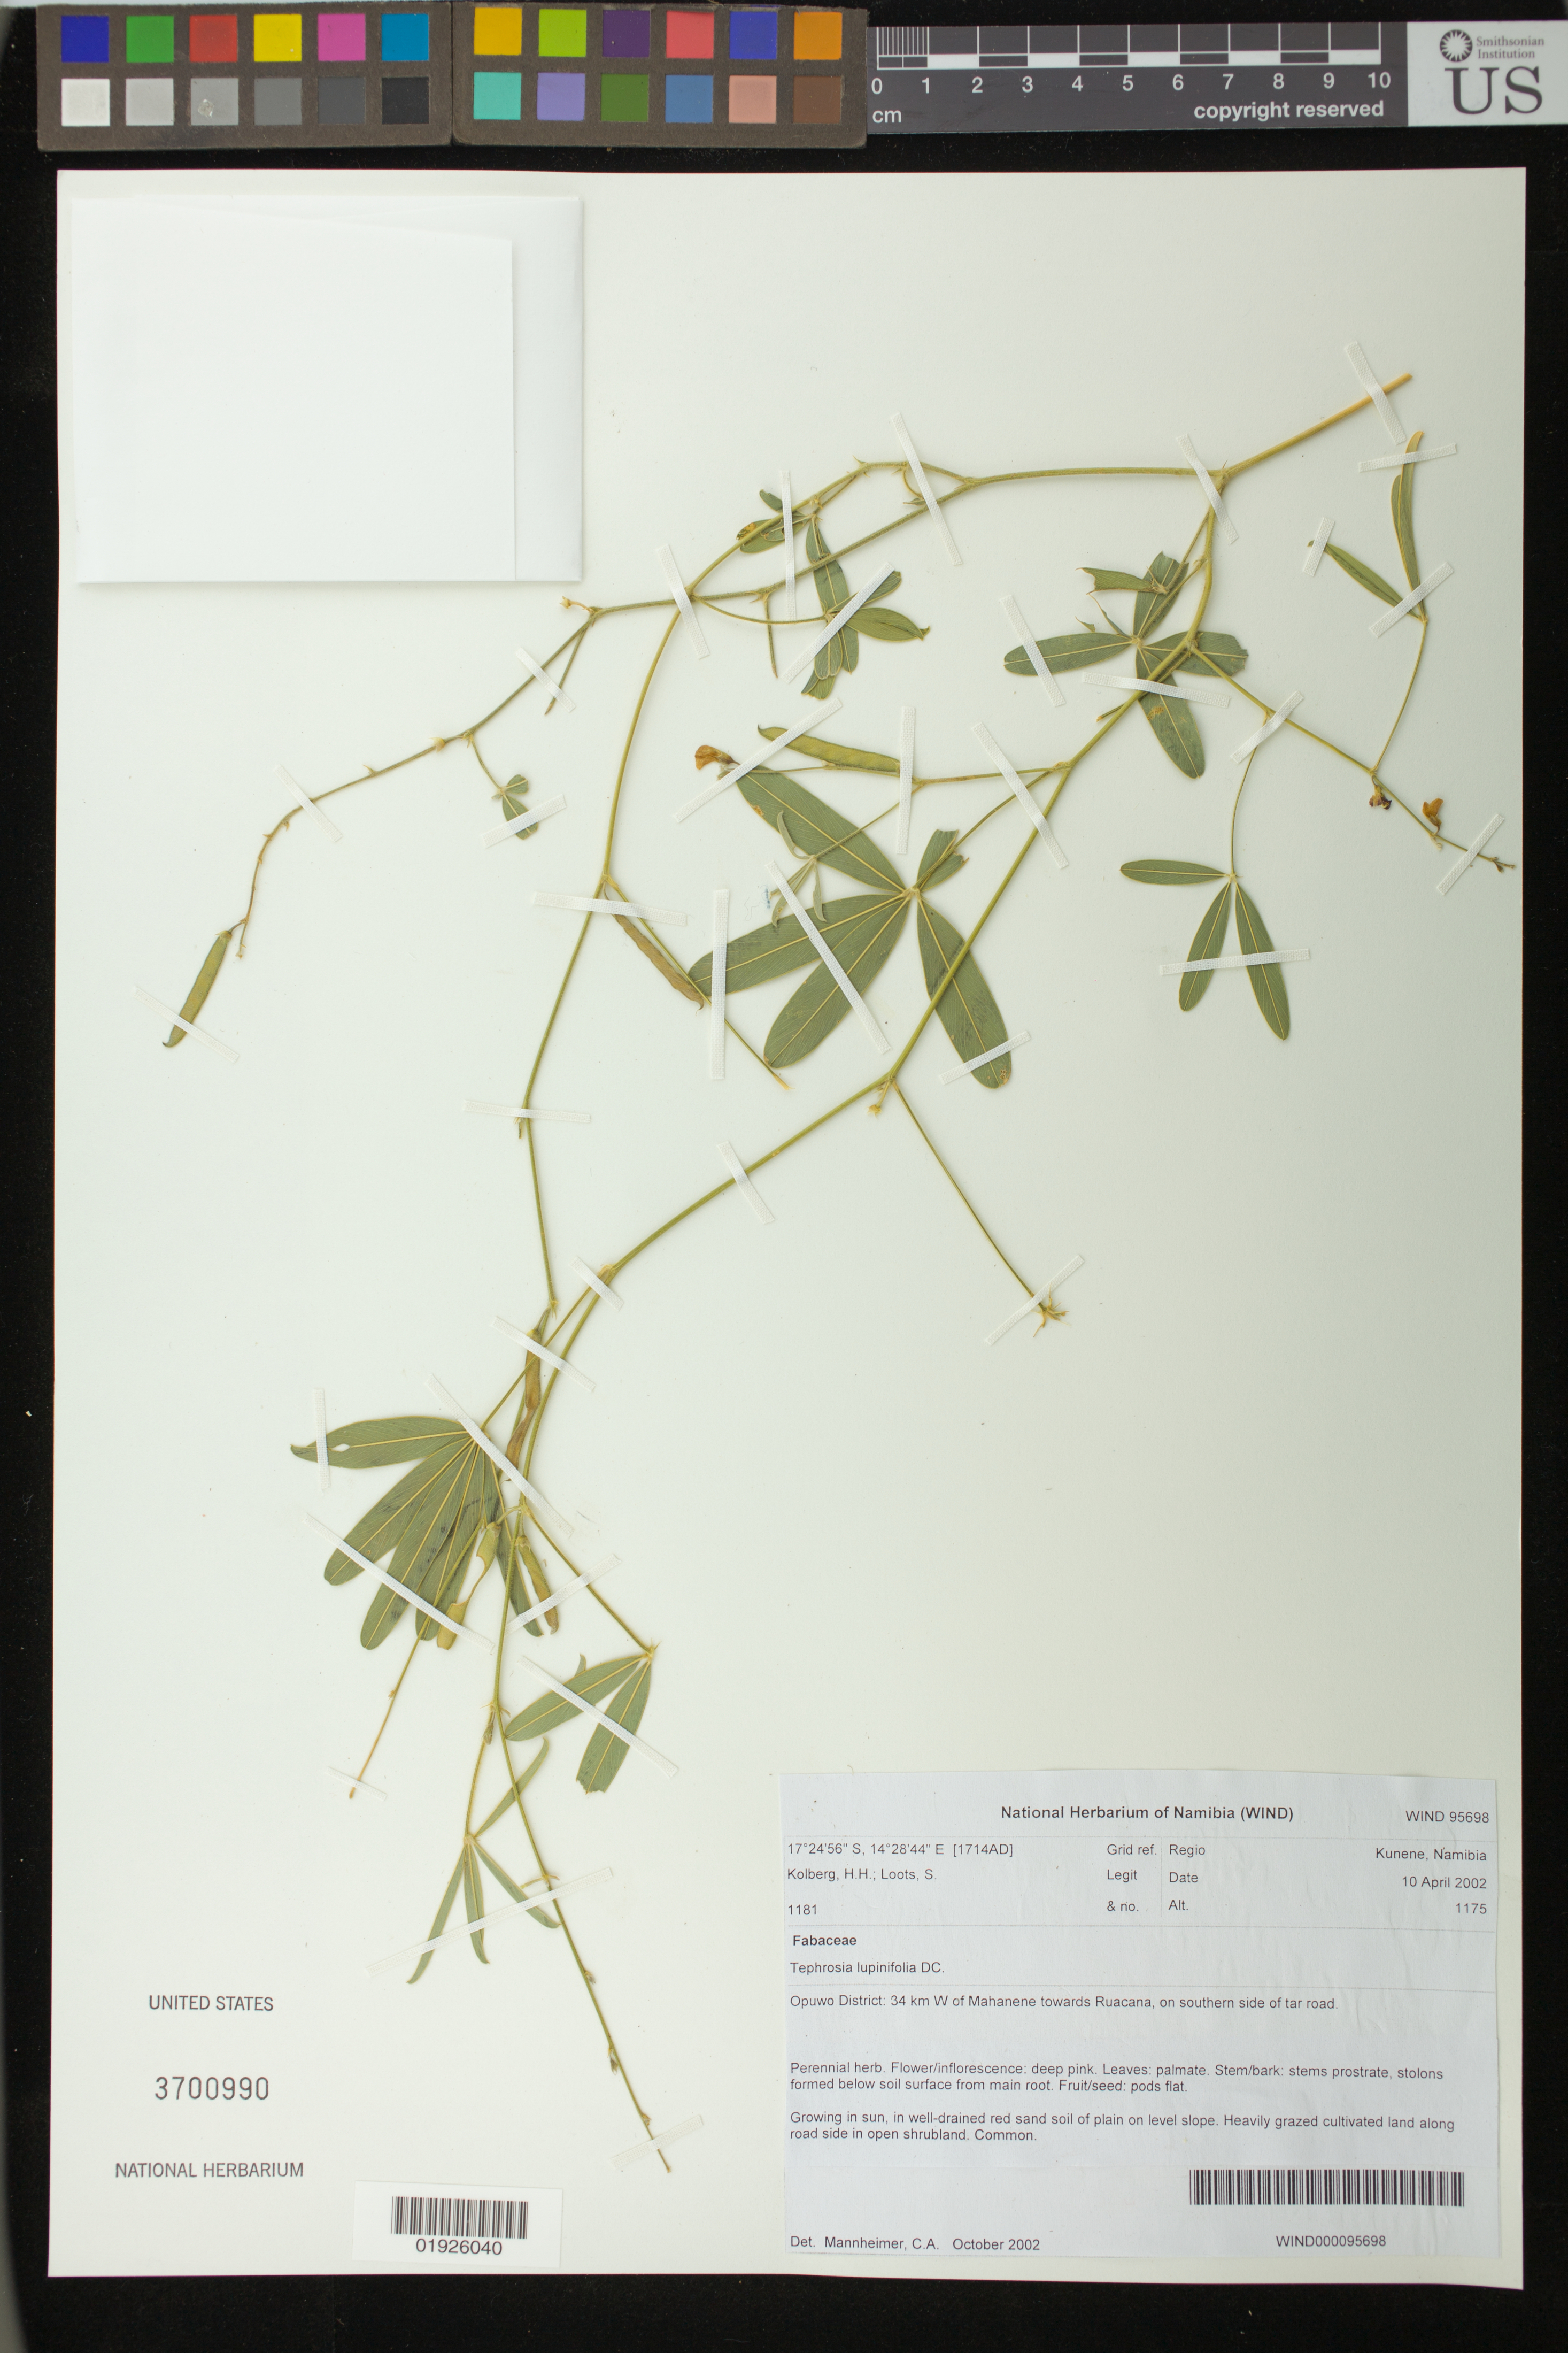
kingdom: Plantae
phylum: Tracheophyta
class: Magnoliopsida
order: Fabales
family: Fabaceae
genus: Tephrosia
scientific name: Tephrosia lupinifolia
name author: DC.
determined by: Mannheimer, C. A.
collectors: H. H. Kolberg & S. Loots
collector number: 1181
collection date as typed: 10 April 2002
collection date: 2002-04-10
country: Namibia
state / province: Kunene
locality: Opuwo District: 34 km W of Mahanene towards Ruacana, on southern side of tar road.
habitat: Growing in sun, in well-drained red sand soil of plain on level slope. Heavily grazed cultivated land along road side in open shrubland.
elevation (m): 1175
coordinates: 17 24 56 S, 14 28 44 E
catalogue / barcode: US 3700990